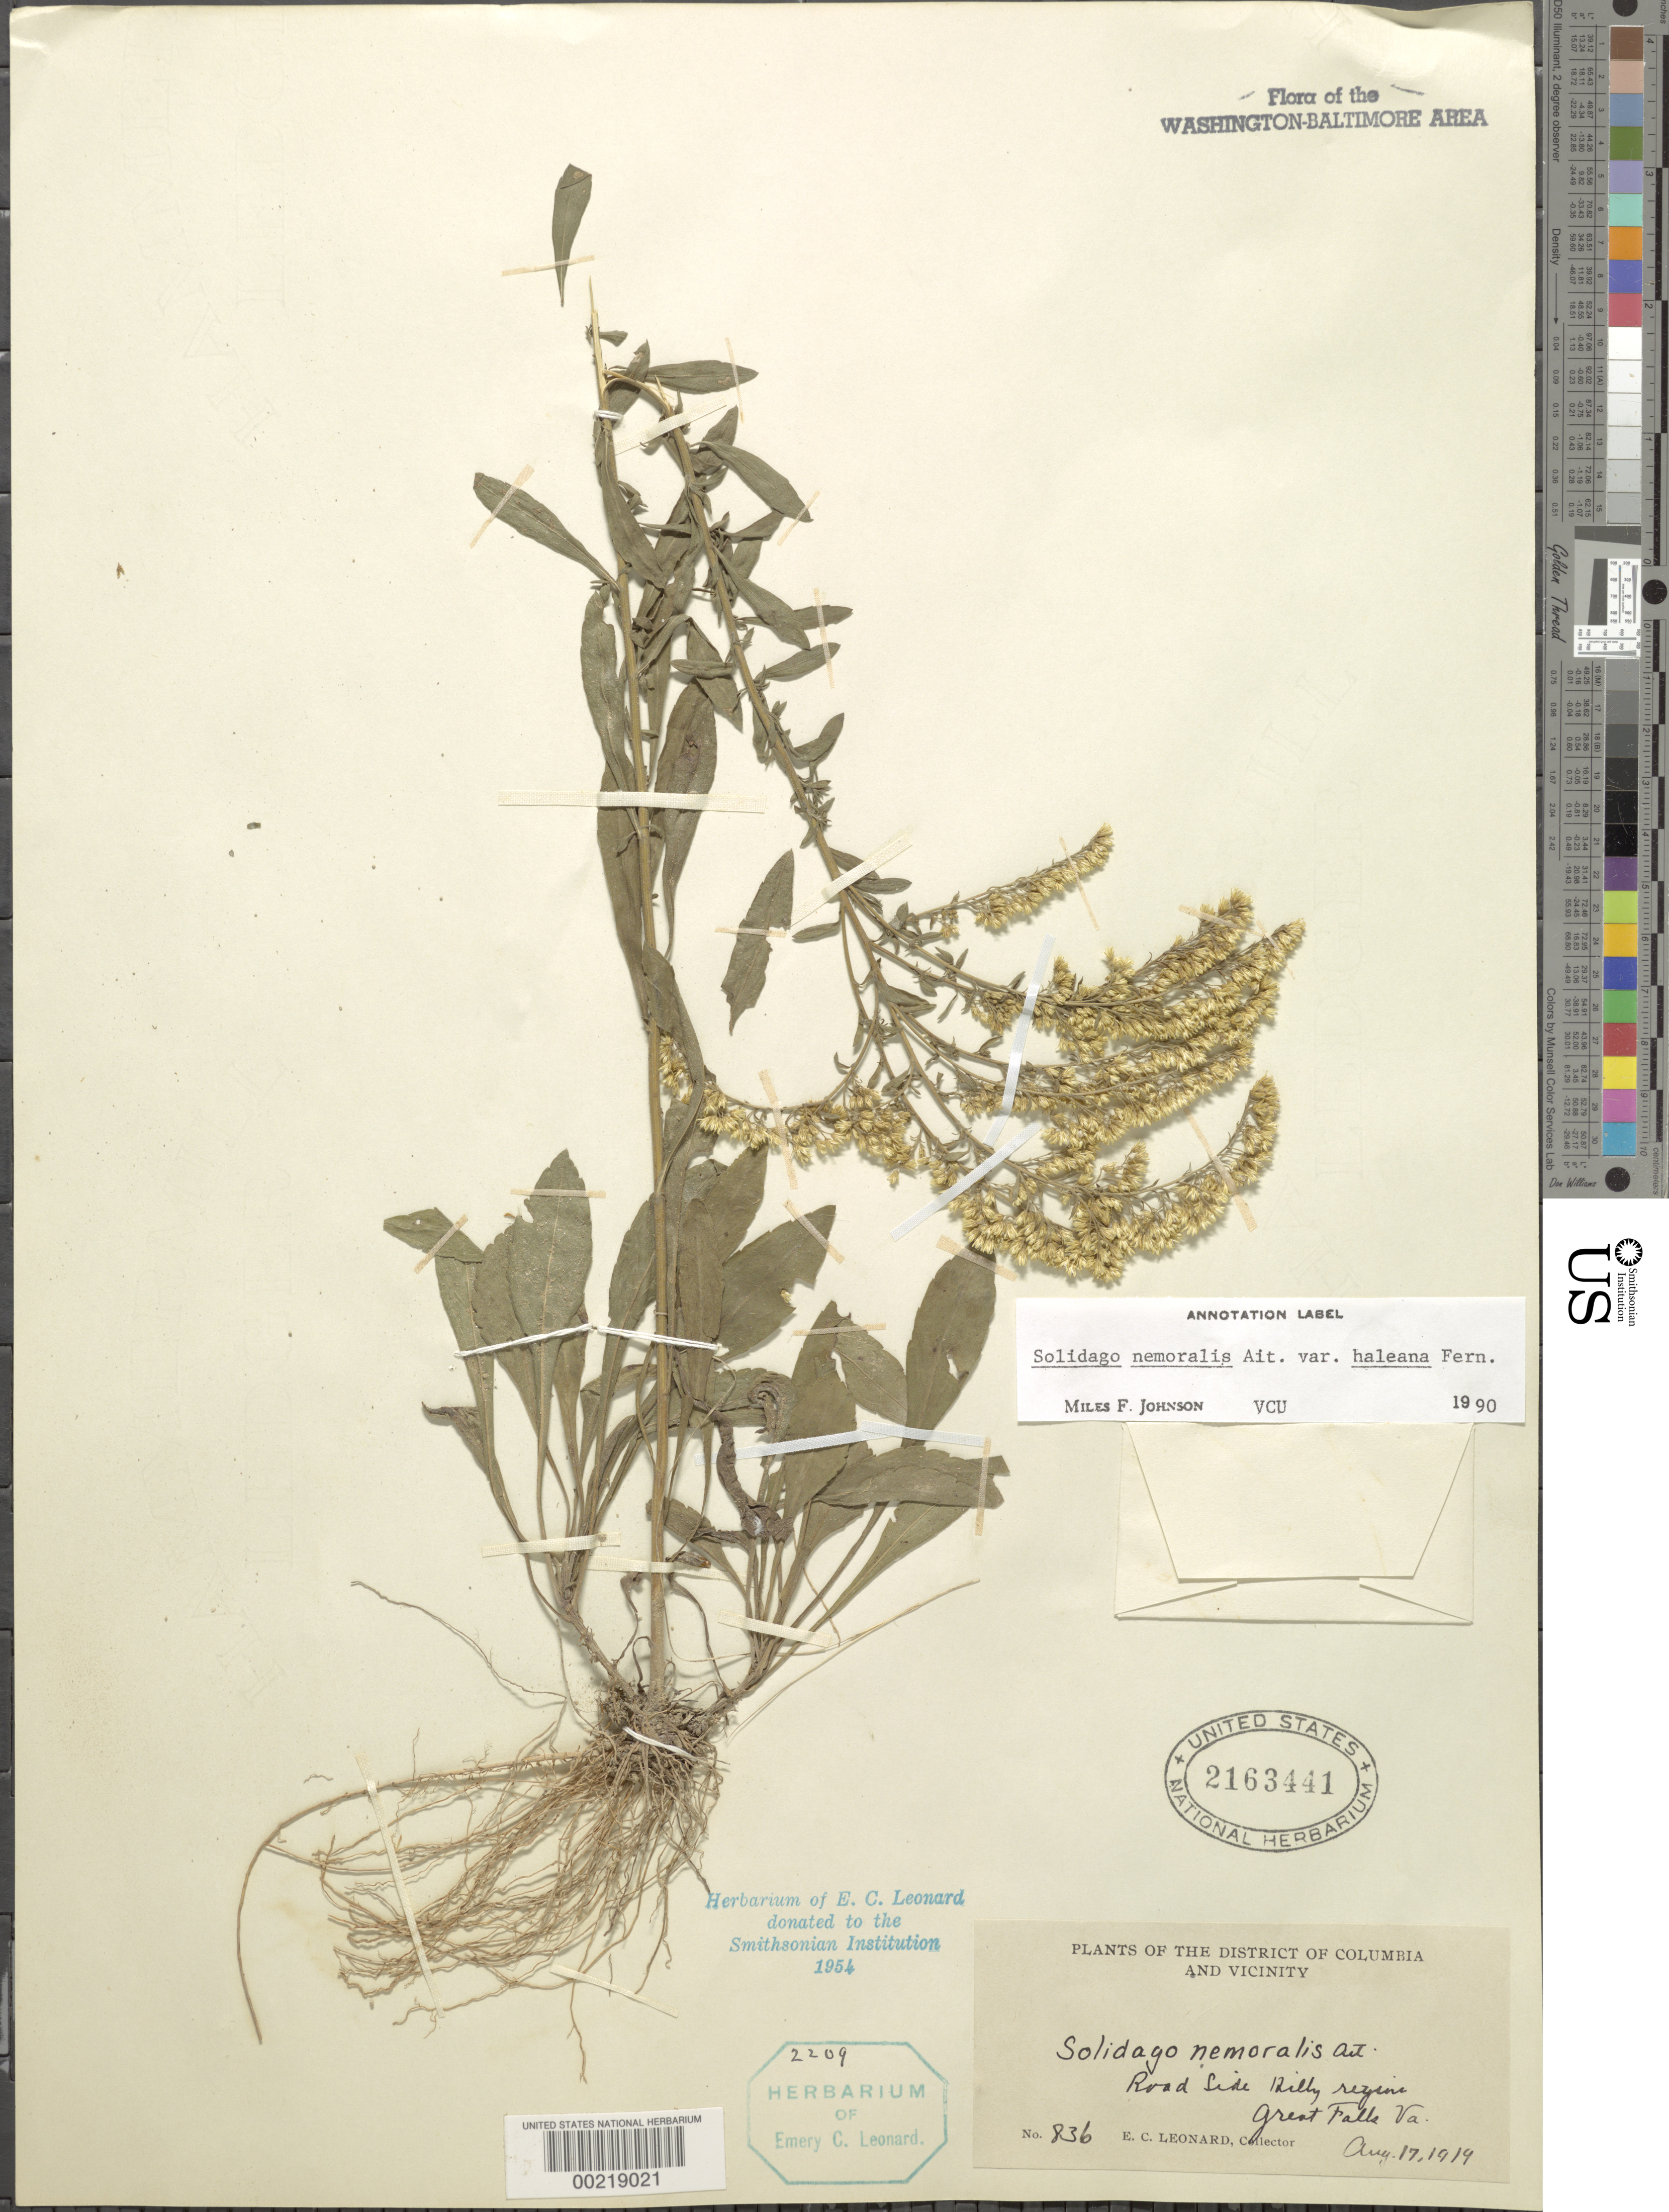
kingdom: Plantae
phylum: Tracheophyta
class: Magnoliopsida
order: Asterales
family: Asteraceae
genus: Solidago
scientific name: Solidago nemoralis var. haleana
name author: Aiton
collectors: E. C. Leonard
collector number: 836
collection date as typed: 17 Aug 1919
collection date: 1919-08-17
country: United States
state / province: Virginia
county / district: Fairfax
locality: Great Falls C. & O. Canal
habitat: Roadside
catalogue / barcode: US 2163441